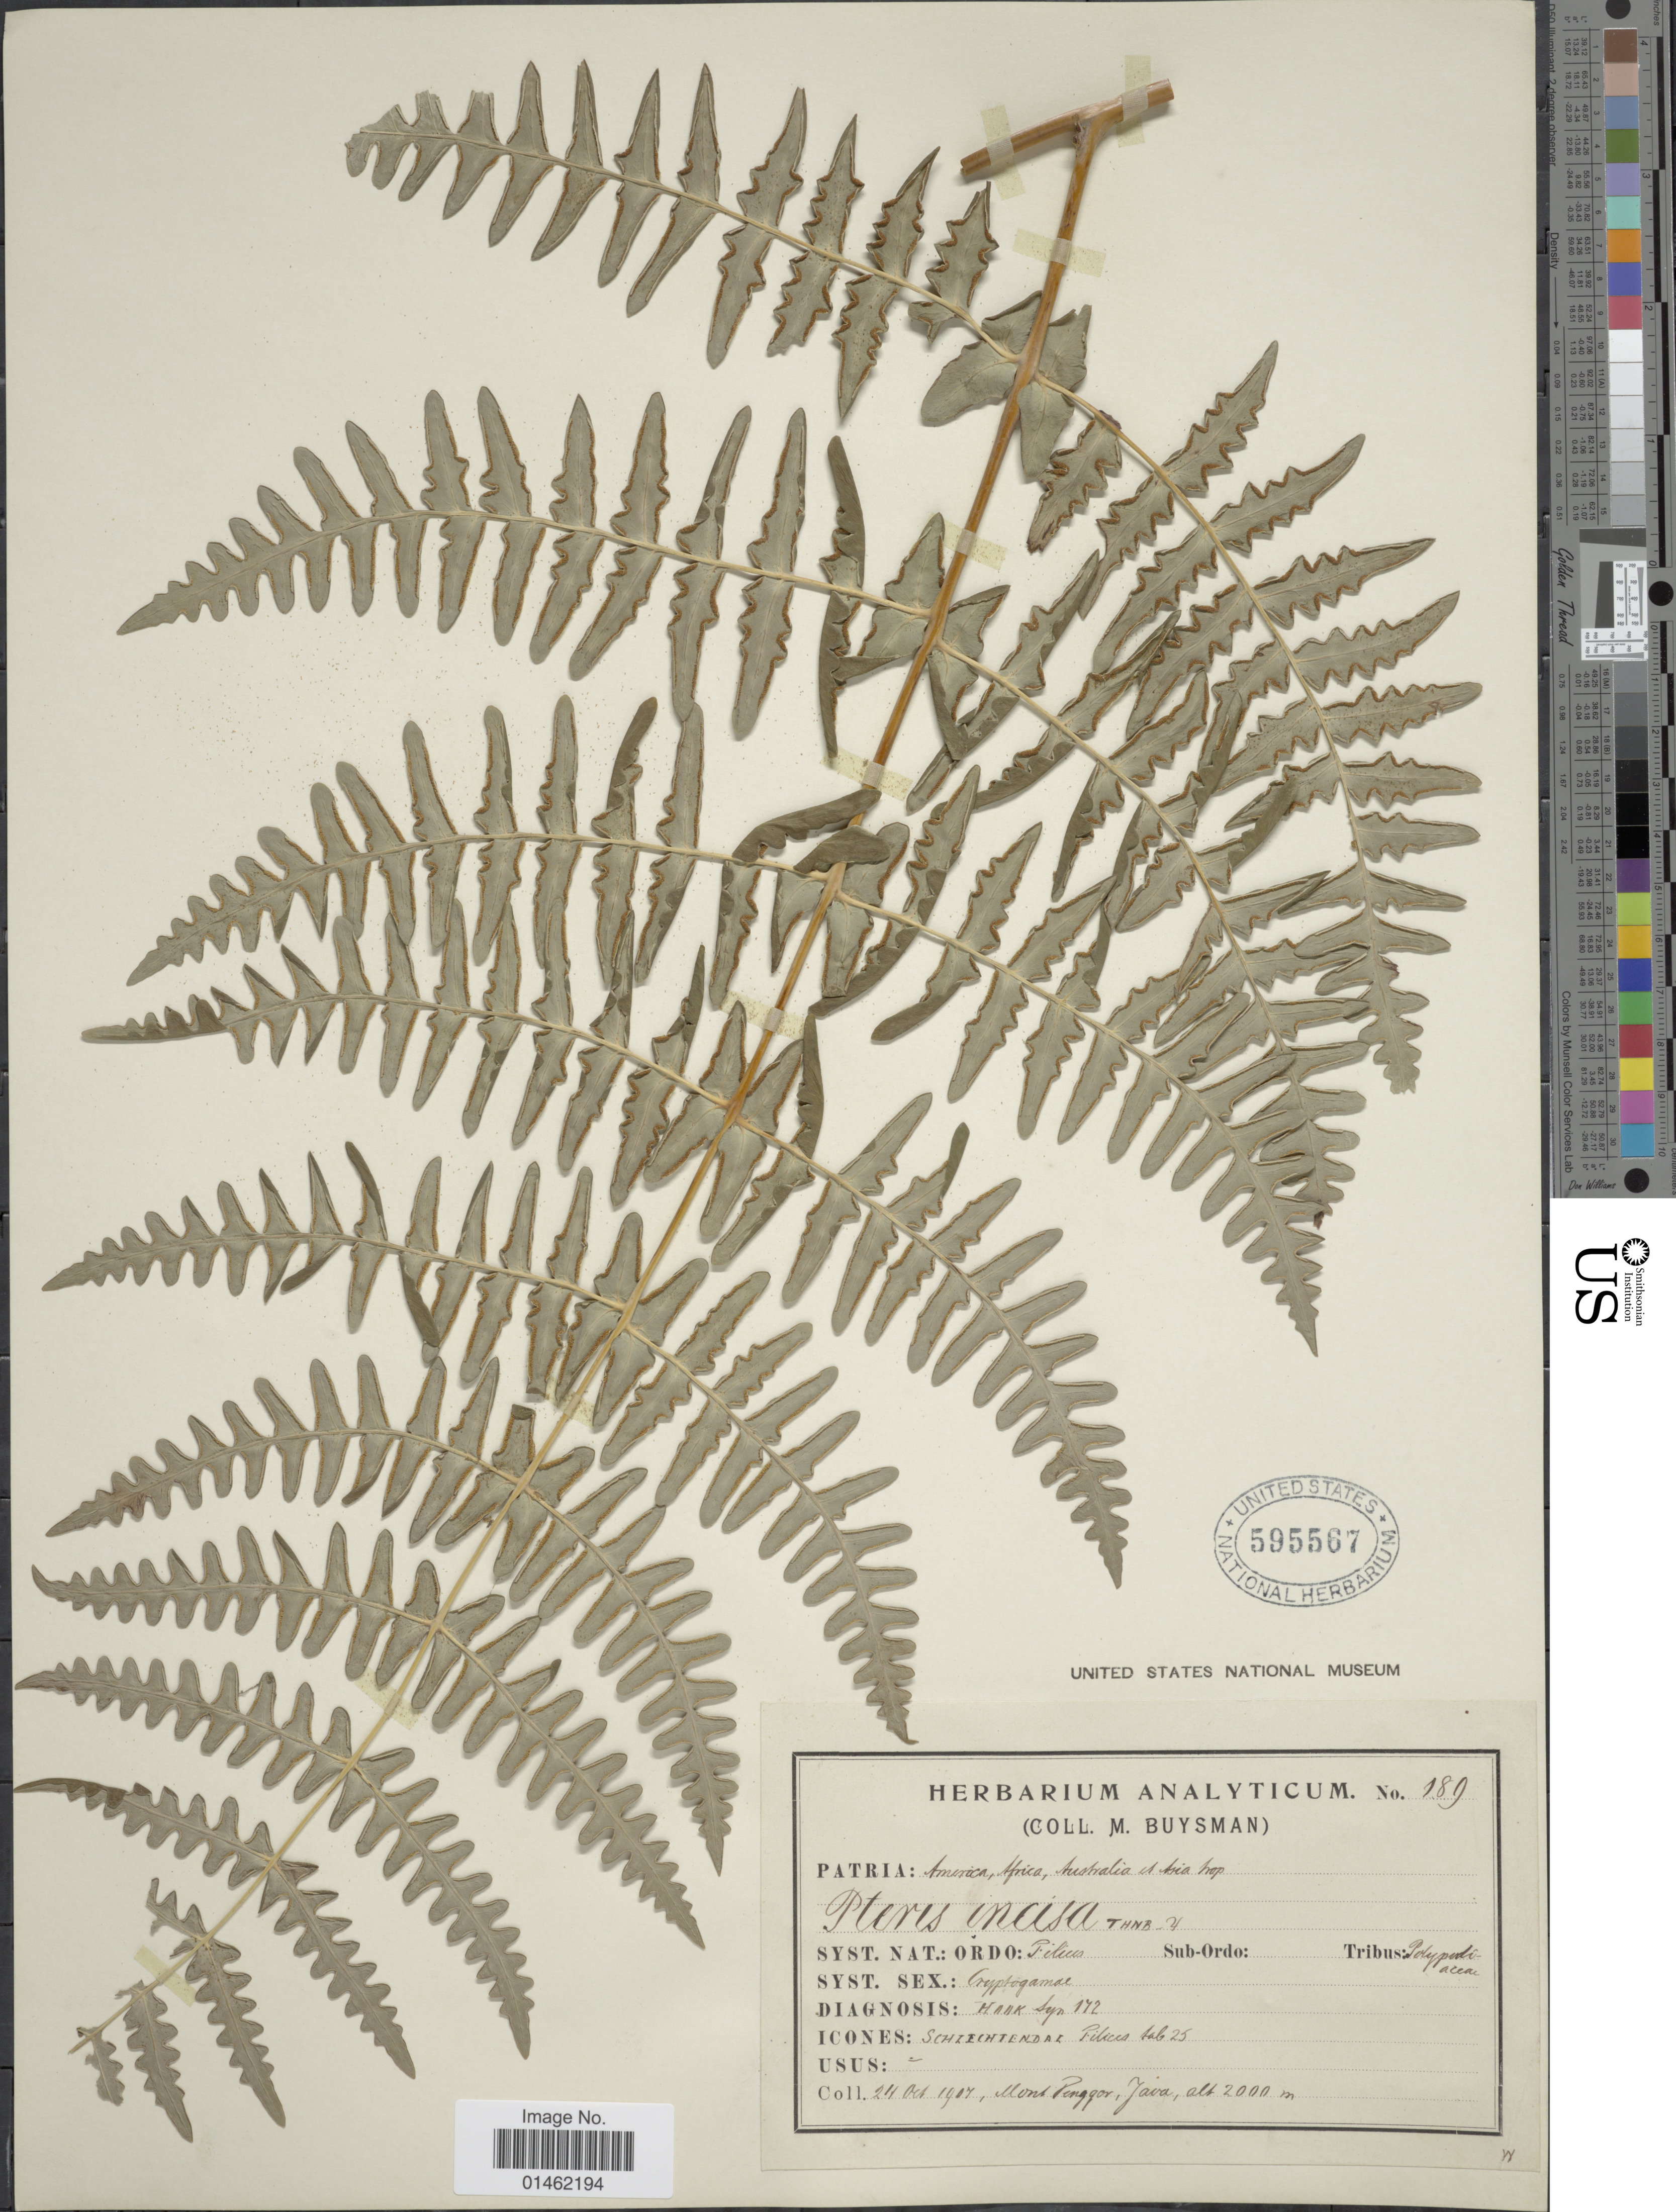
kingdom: Plantae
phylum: Tracheophyta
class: Polypodiopsida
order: Polypodiales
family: Dennstaedtiaceae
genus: Histiopteris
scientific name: Histiopteris incisa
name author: (Thunb.) J. Sm.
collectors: M. Buysman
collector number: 189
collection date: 1907-10-24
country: Indonesia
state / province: Java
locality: Mont Penggor [interpreted]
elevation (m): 2000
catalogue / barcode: US 595567